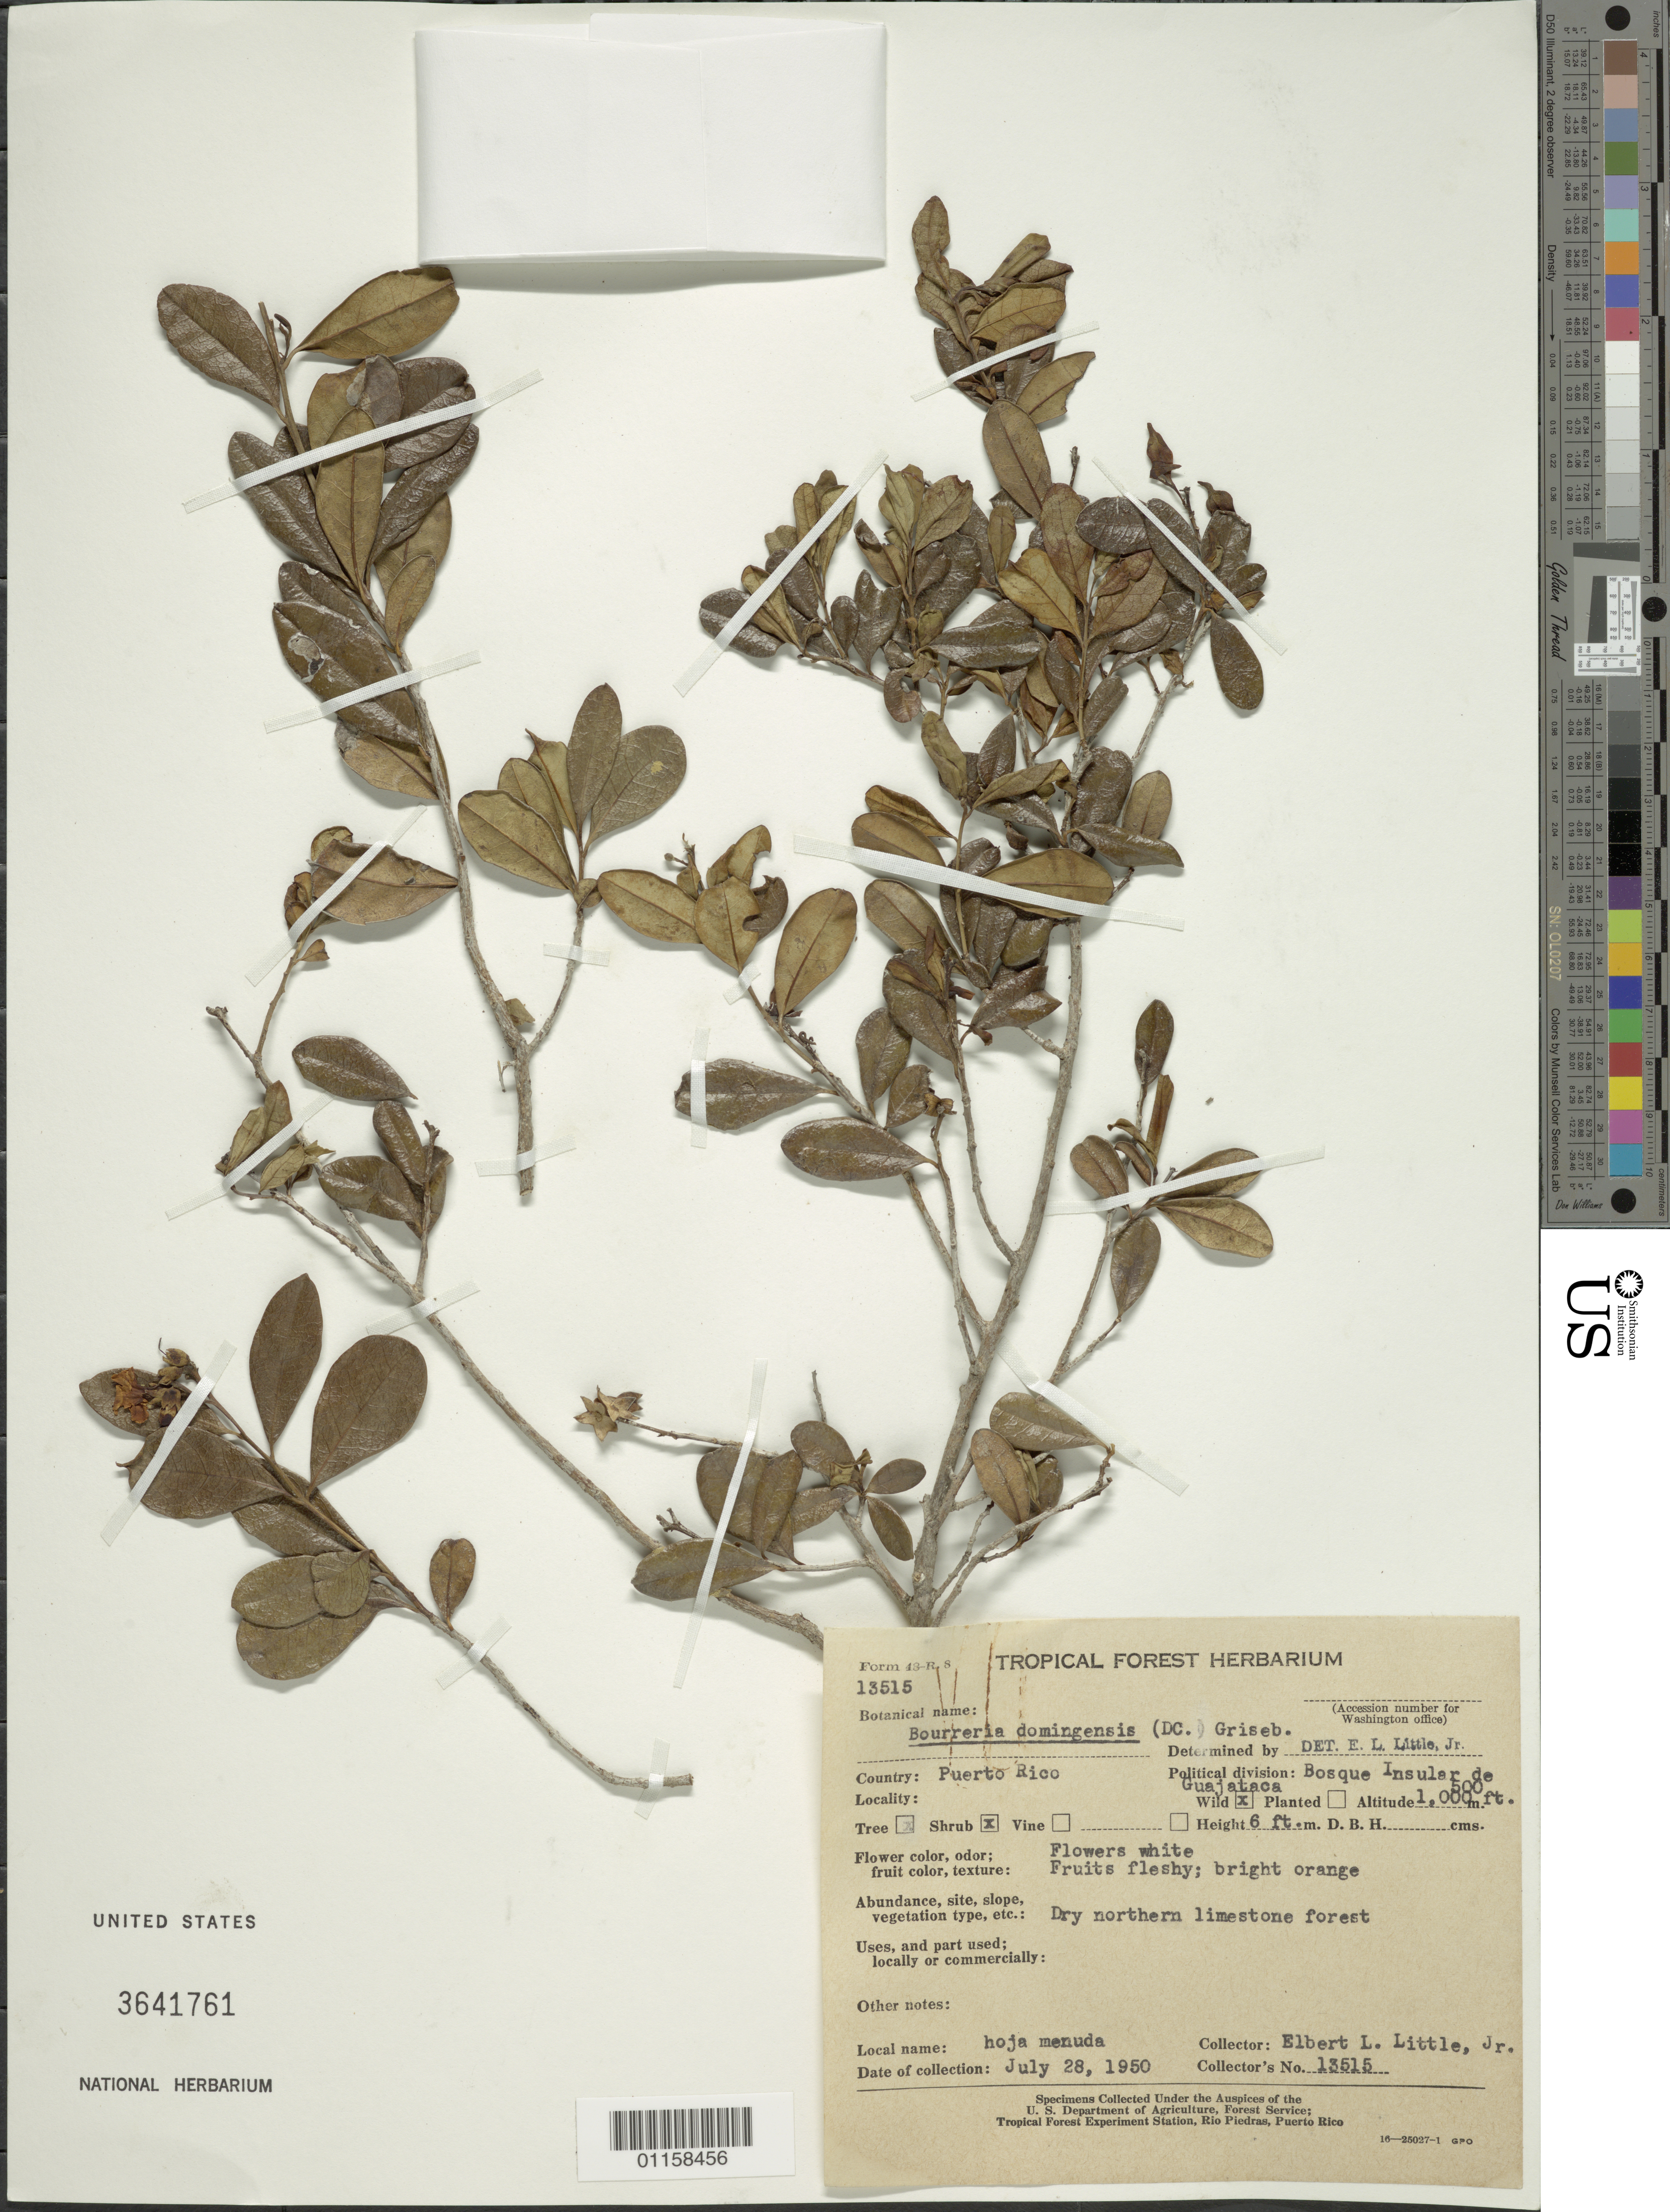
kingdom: Plantae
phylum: Tracheophyta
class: Magnoliopsida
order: Boraginales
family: Ehretiaceae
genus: Bourreria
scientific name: Bourreria domingensis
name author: (DC.) Griseb.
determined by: Little, Elbert L., Jr., (FSSR), United States Department of Agriculture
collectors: E. L. Little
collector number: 13515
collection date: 1950-07-28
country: Puerto Rico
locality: Bosque Insular de Guajataca.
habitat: Dry northern limestone forest.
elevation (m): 152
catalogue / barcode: US 3641761